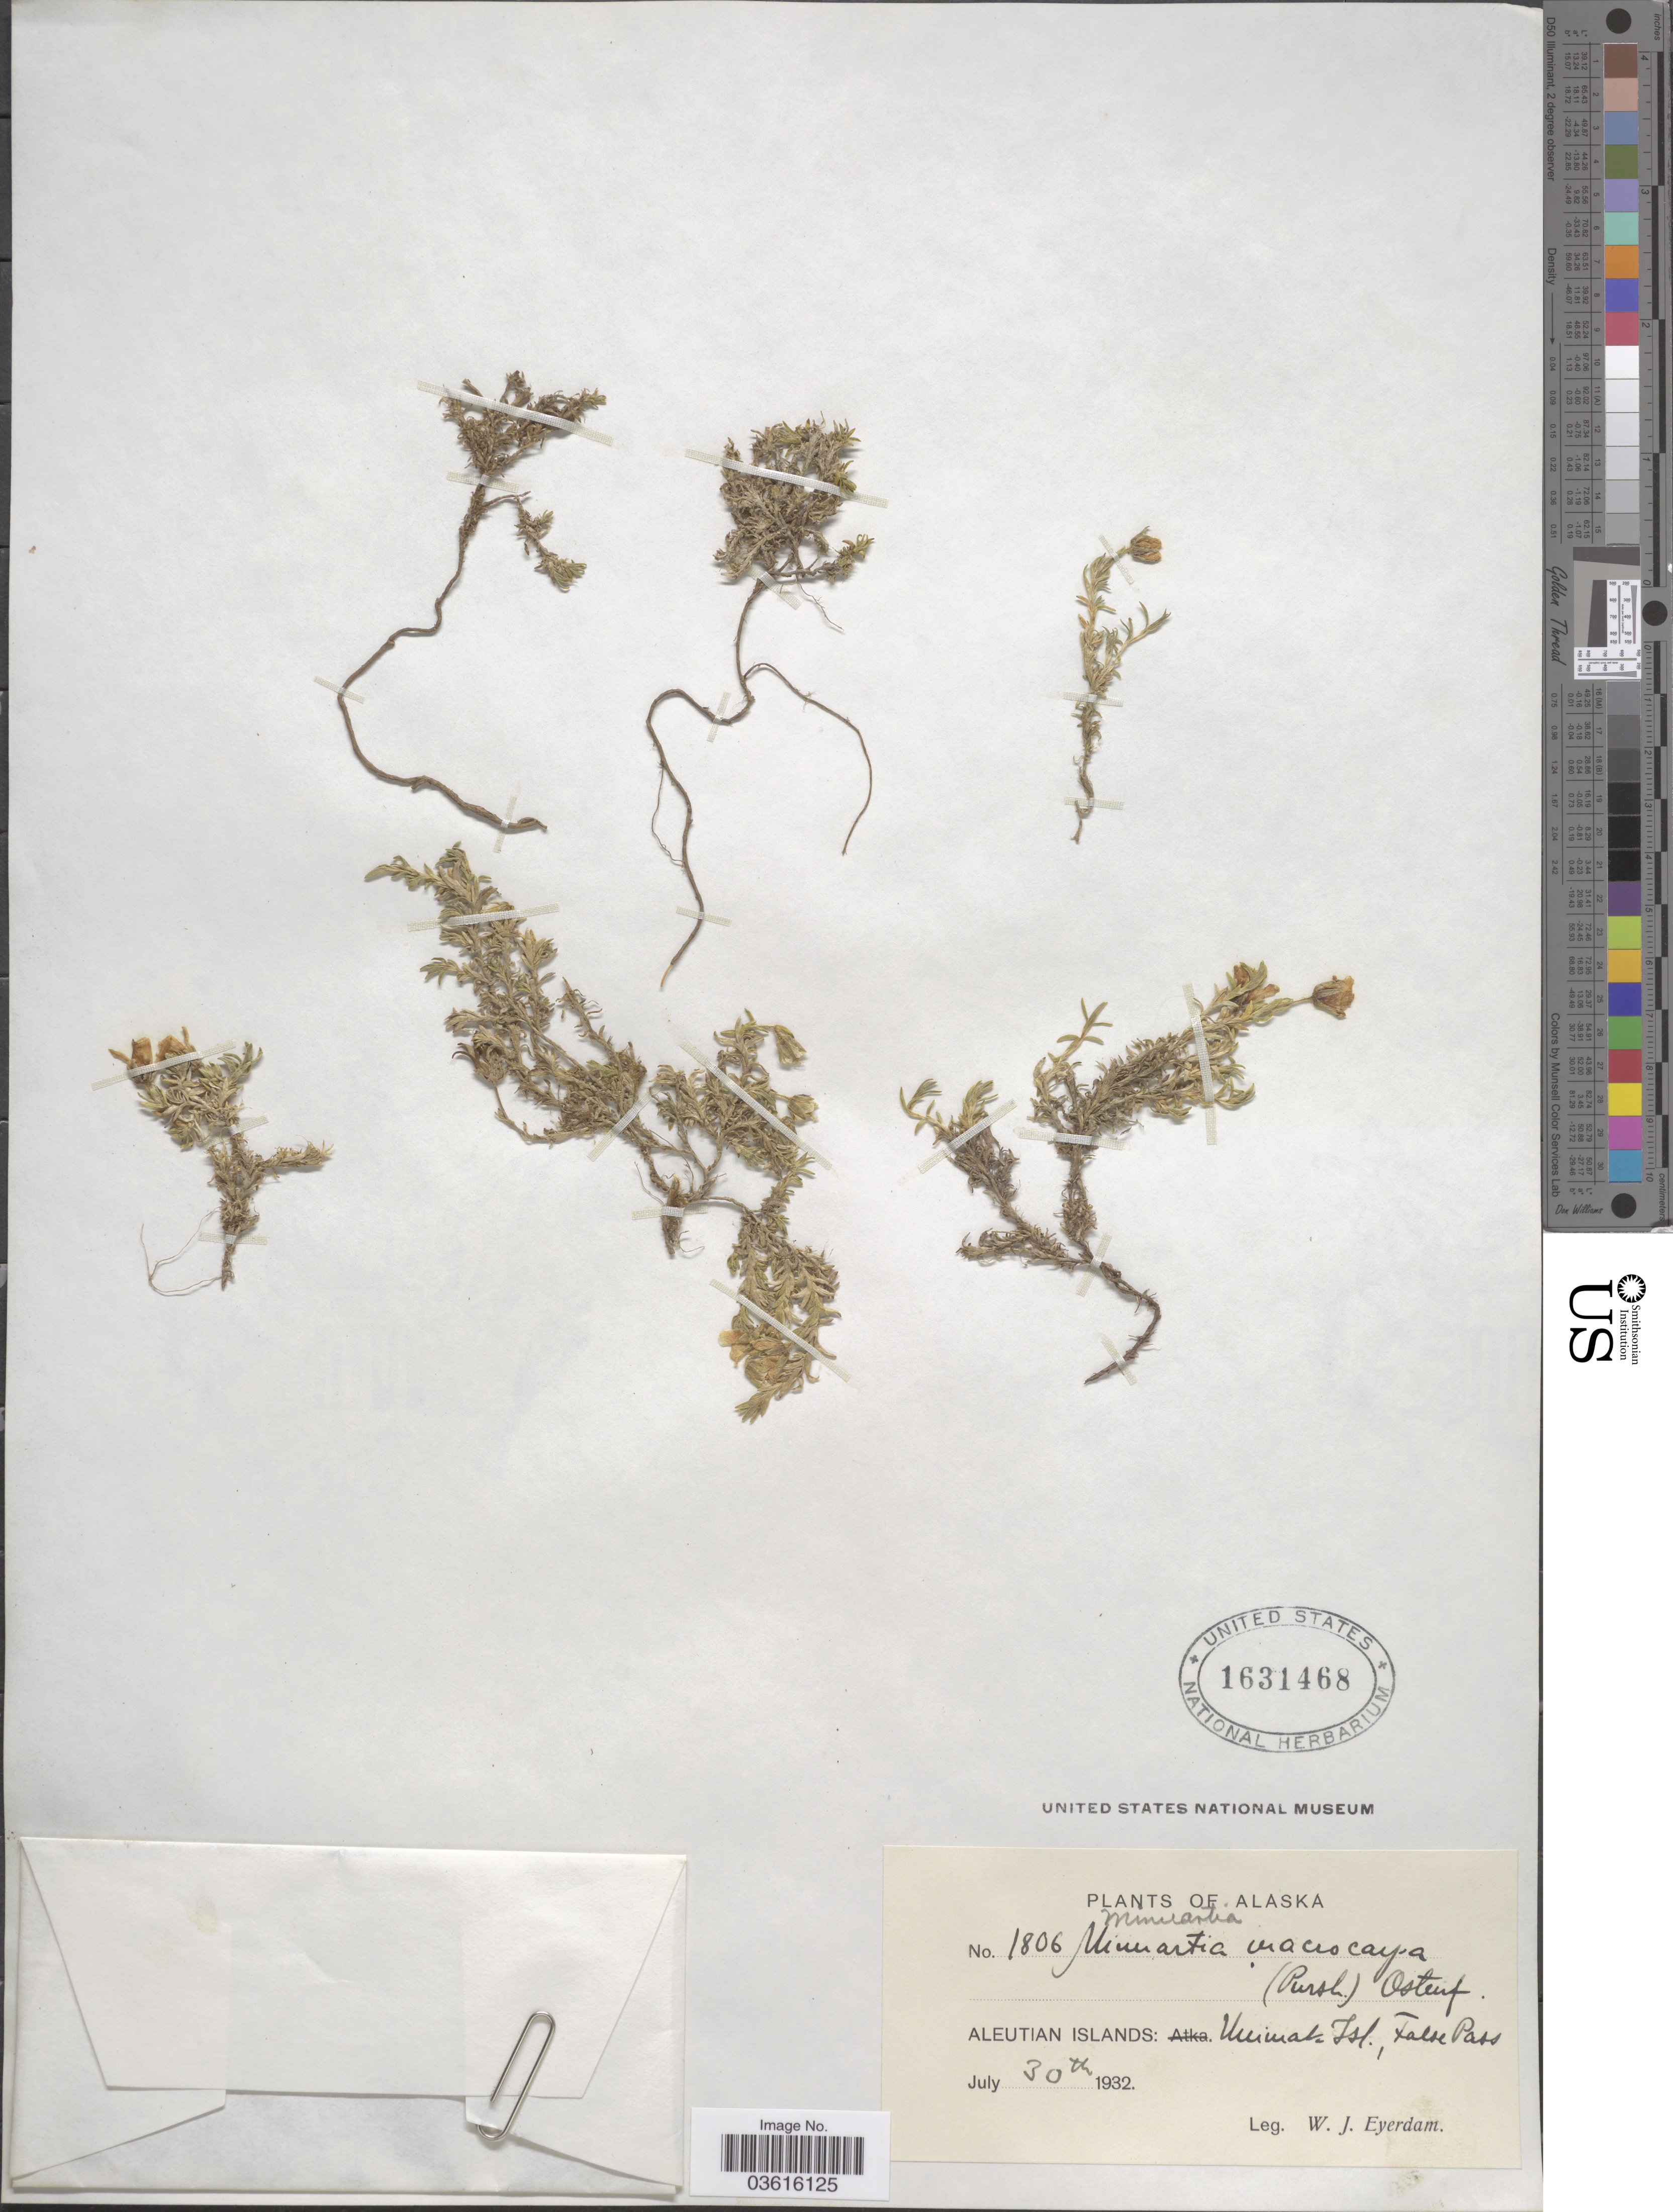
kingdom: Plantae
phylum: Tracheophyta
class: Magnoliopsida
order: Caryophyllales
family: Caryophyllaceae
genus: Pseudocherleria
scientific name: Pseudocherleria macrocarpa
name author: (Pursh) Dillenb. & Kadereit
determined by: U.S. National Herbarium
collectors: W. J. Eyerdam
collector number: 1806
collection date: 1932-07-30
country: United States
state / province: Alaska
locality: Aleutian Islands: Unimak Isl., False Pass.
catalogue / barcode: US 1631468